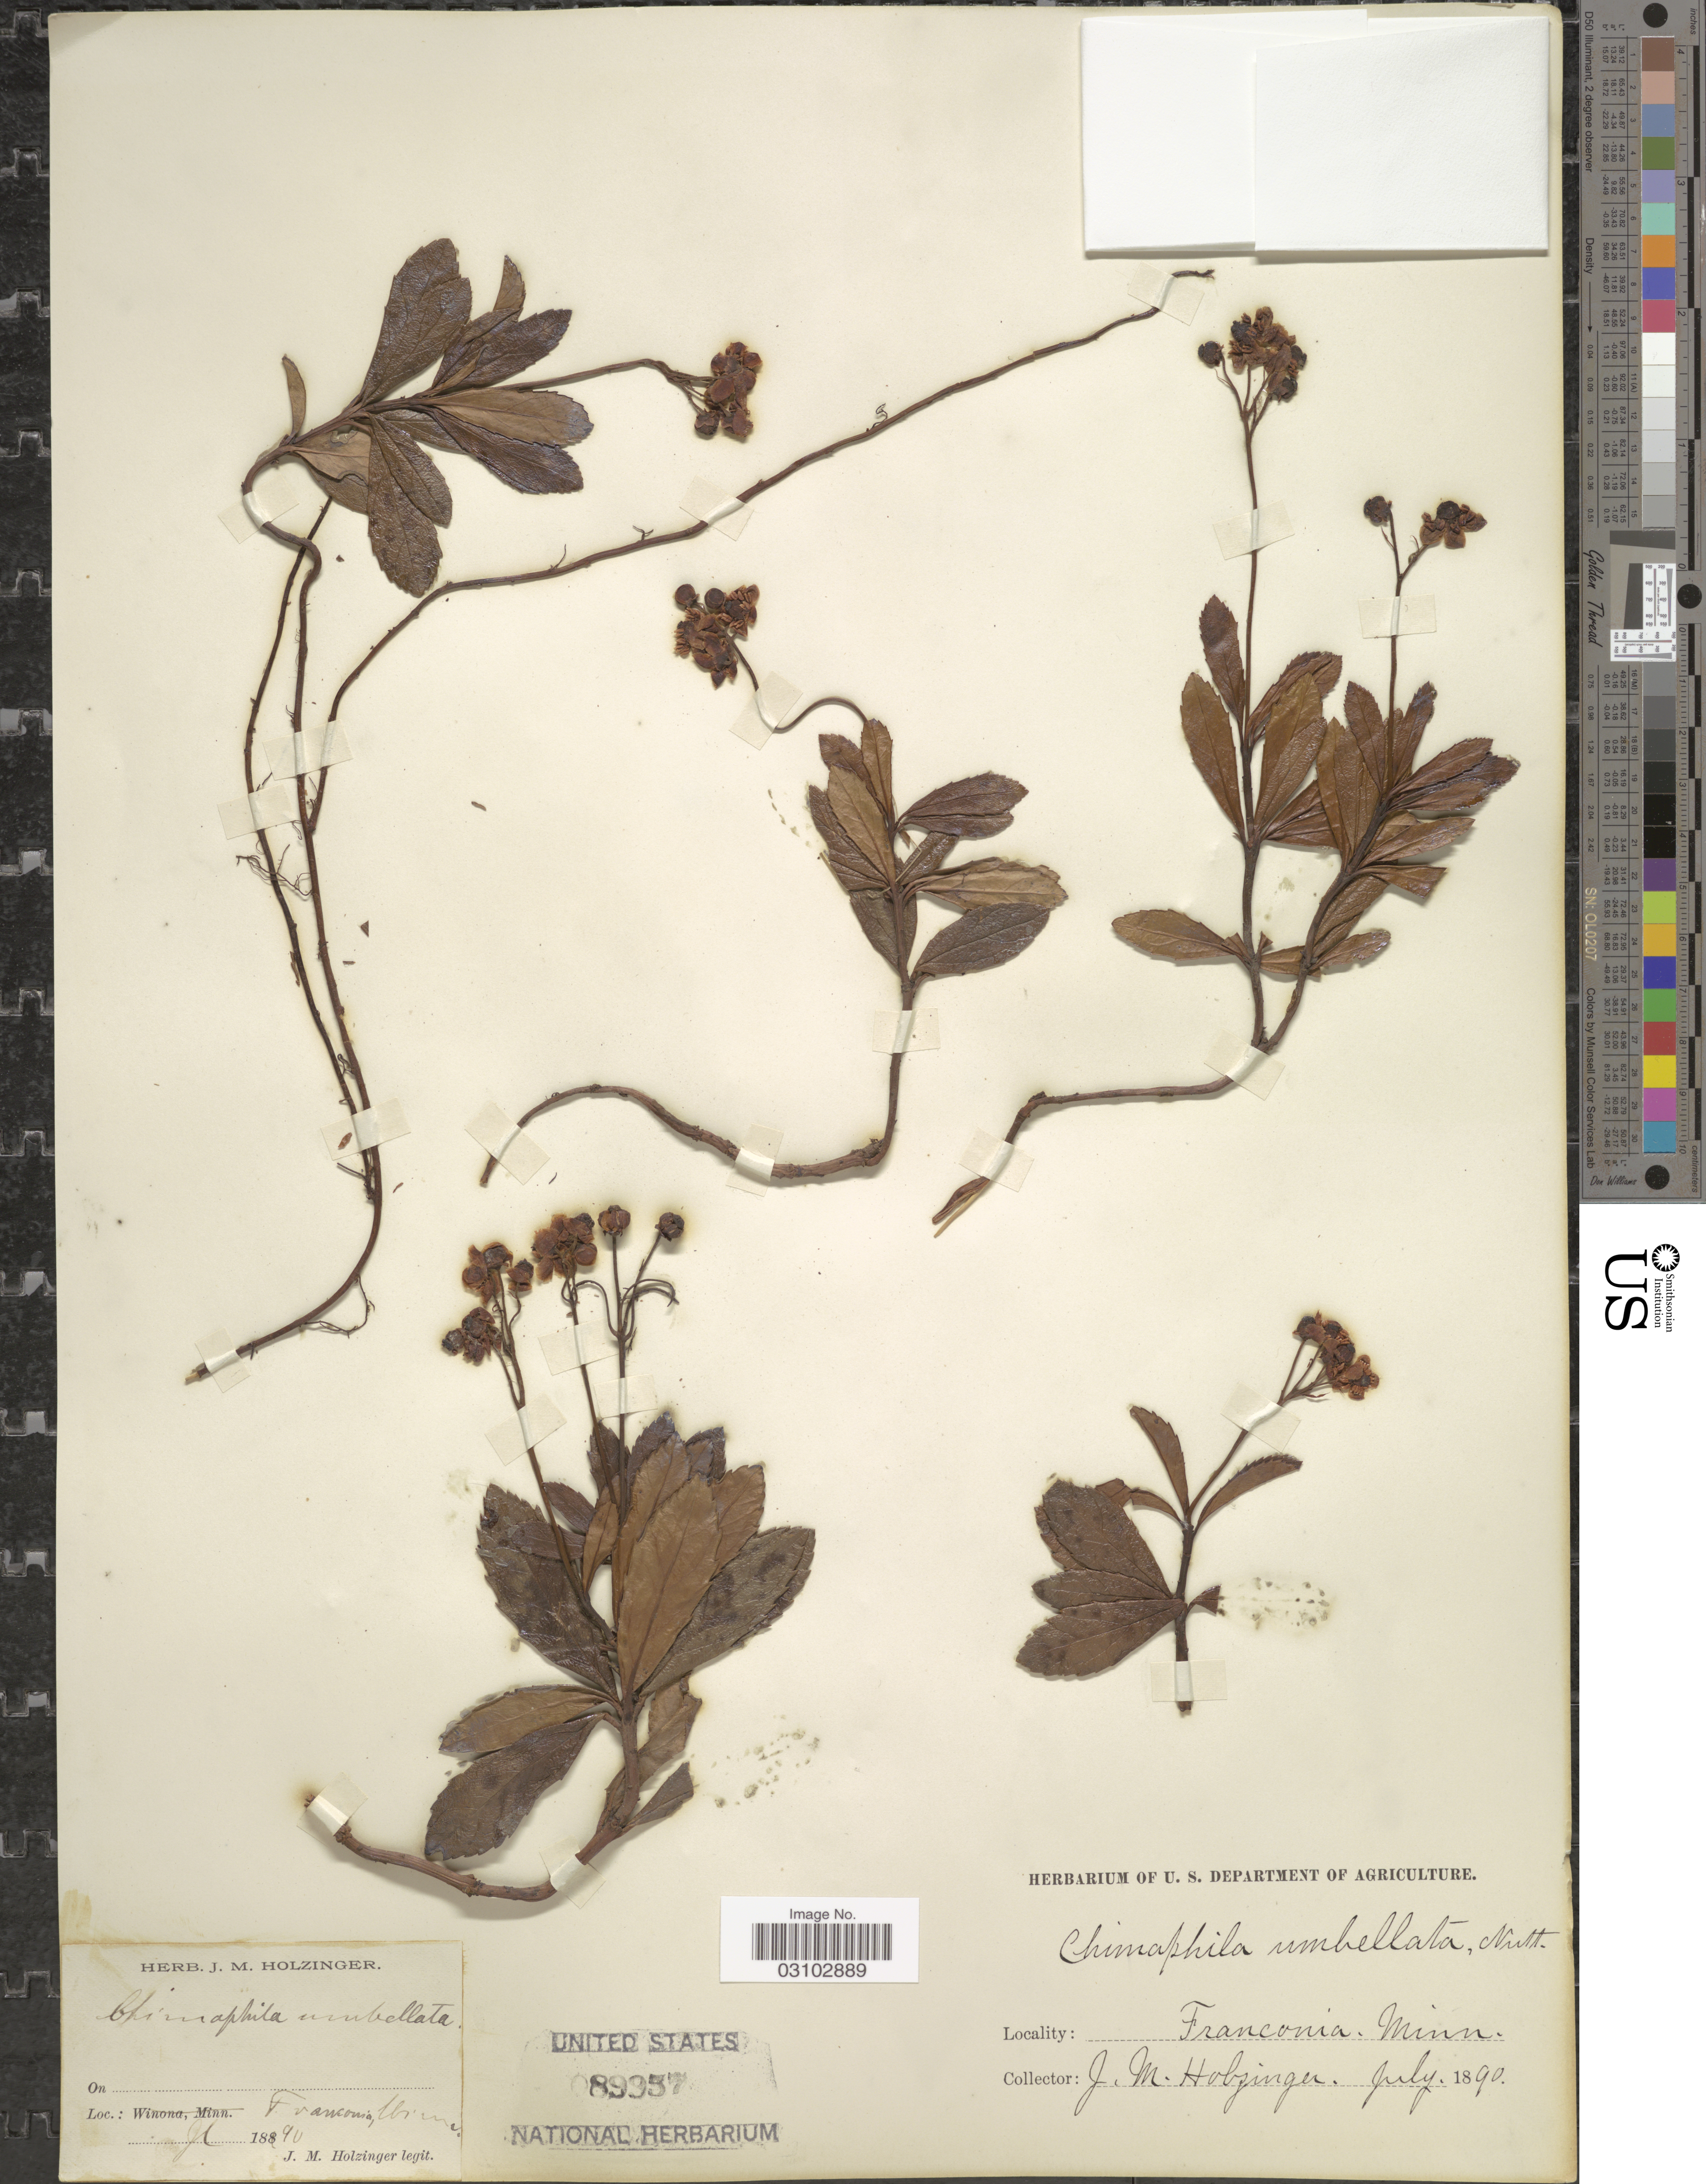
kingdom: Plantae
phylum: Tracheophyta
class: Magnoliopsida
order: Ericales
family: Ericaceae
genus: Chimaphila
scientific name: Chimaphila umbellata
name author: (L.) W.P.C. Barton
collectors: J. M. Holzinger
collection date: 1890-07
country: United States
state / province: Minnesota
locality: Franconia.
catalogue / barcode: US 89957